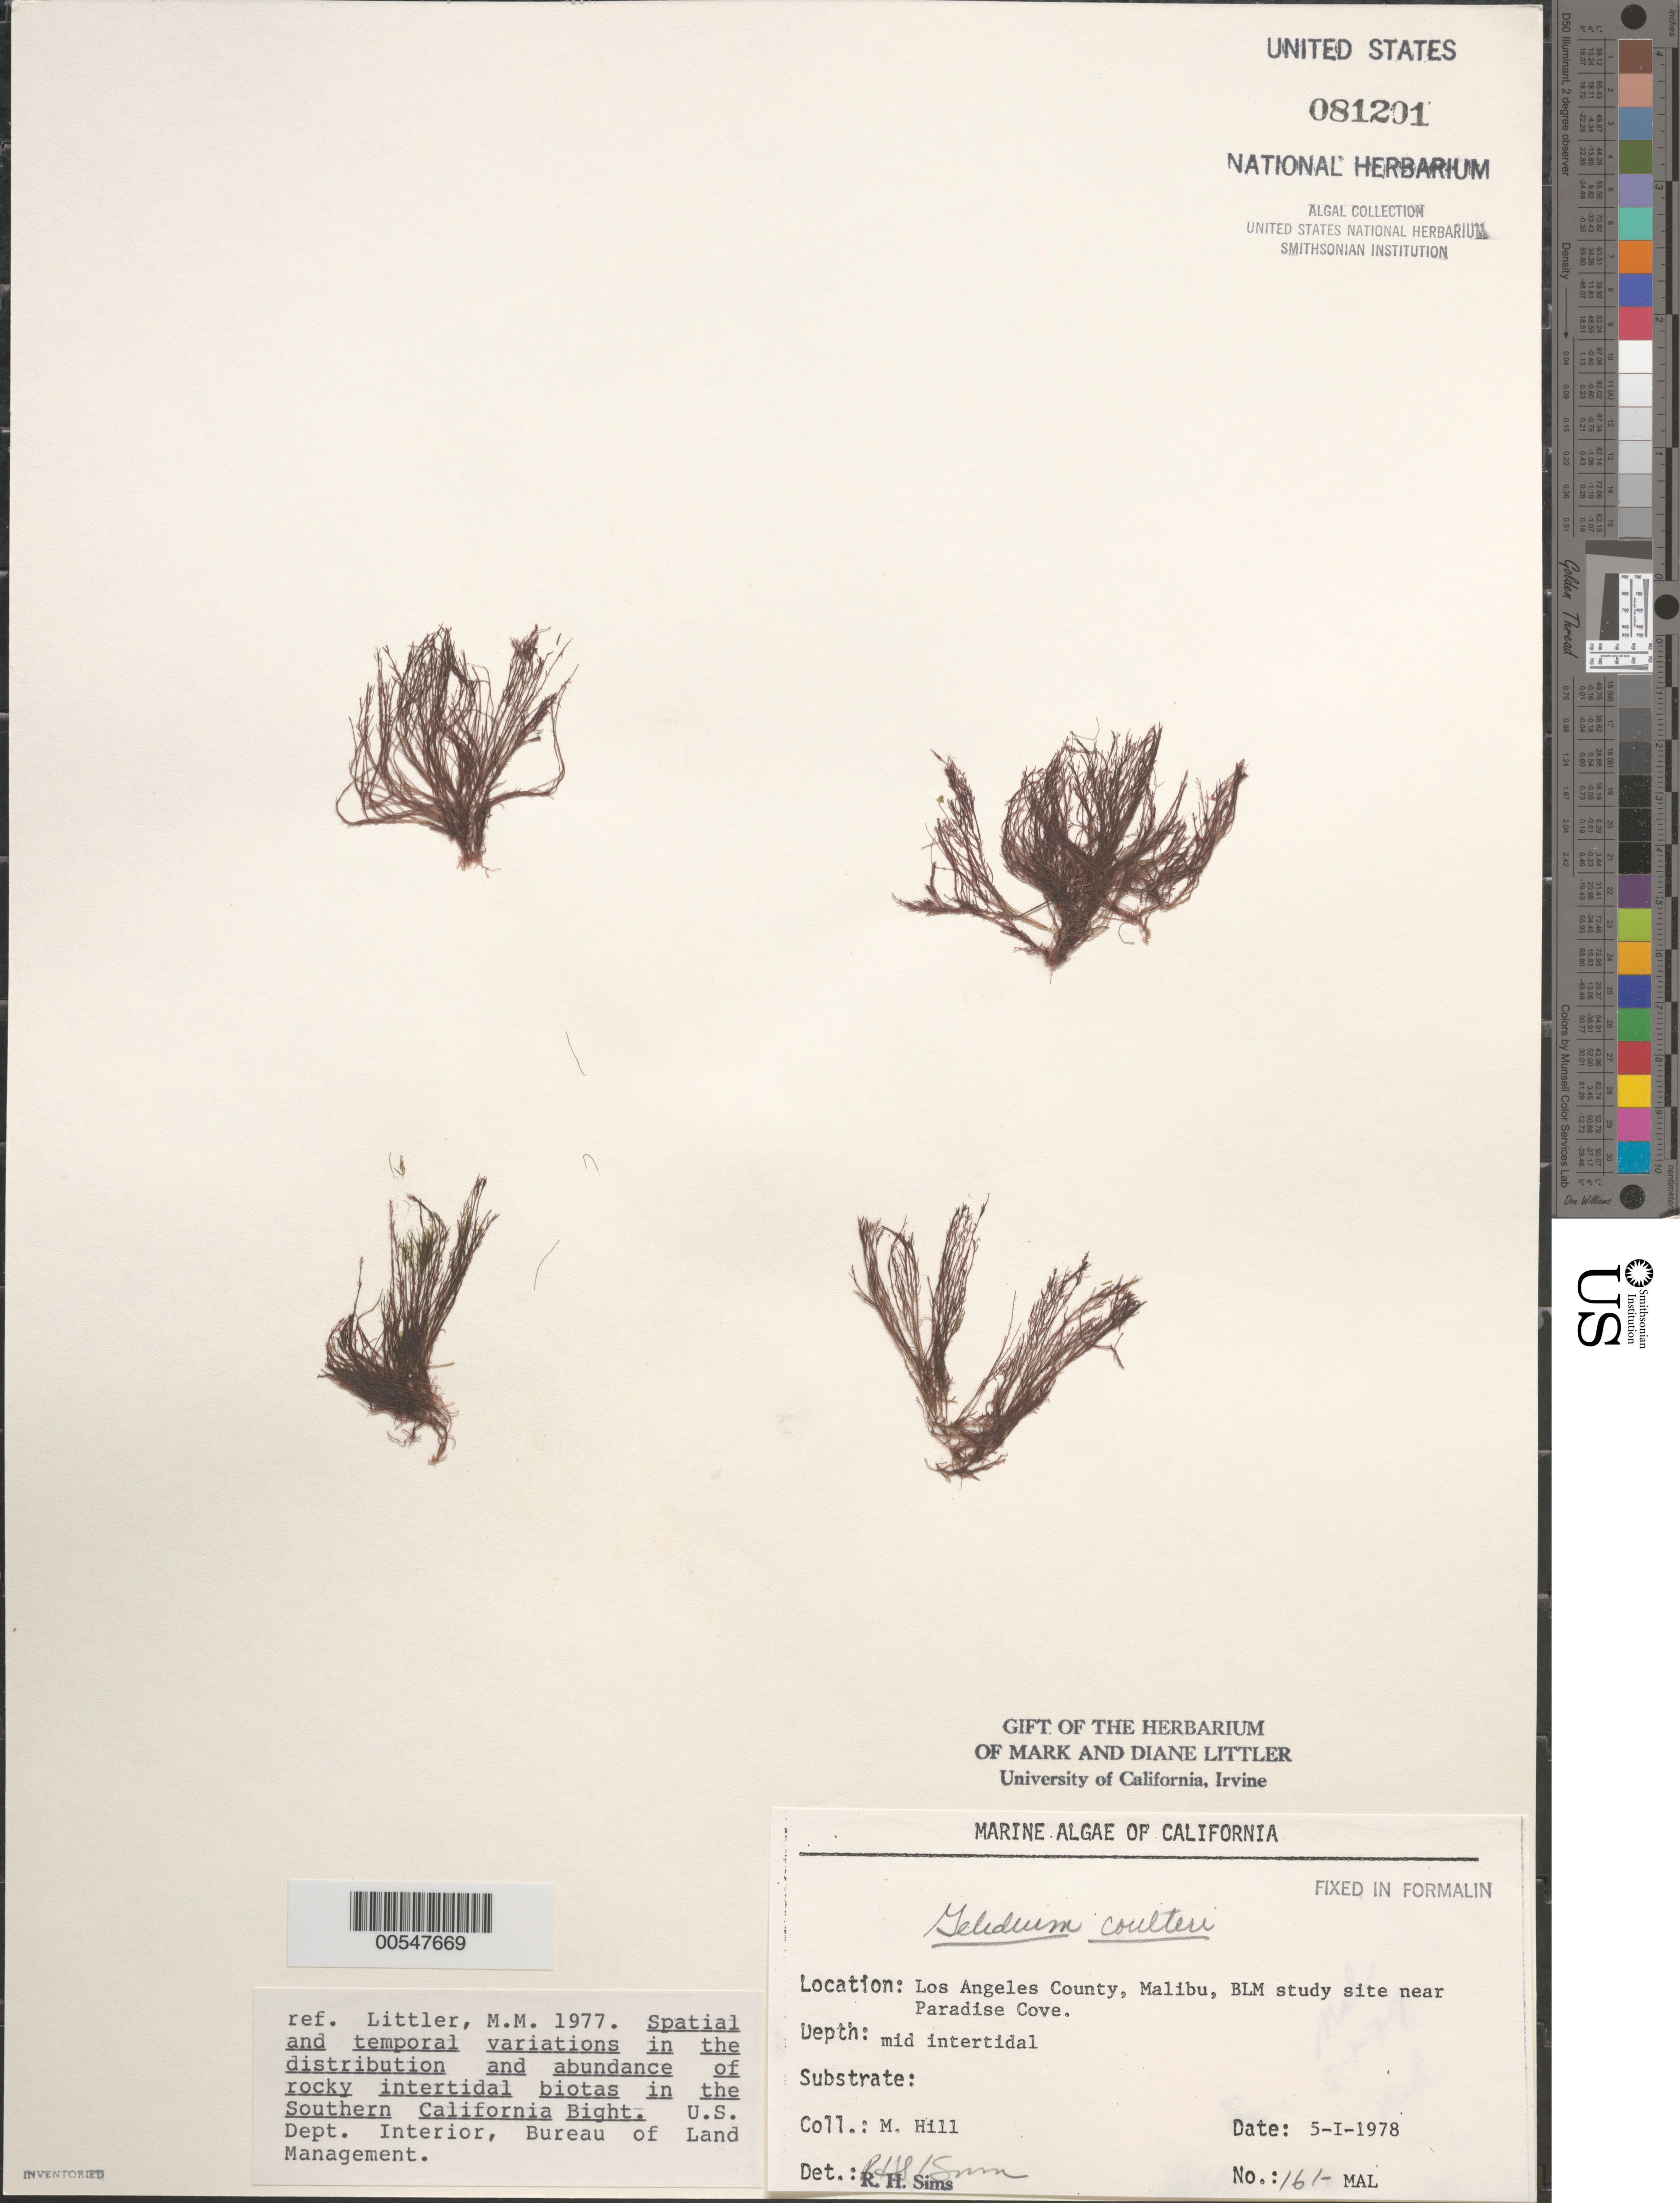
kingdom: Plantae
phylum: Rhodophyta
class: Florideophyceae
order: Gelidiales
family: Gelidiaceae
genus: Gelidium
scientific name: Gelidium coulteri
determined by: Sims, Robert H.; Murray, S. N.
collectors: M. Hill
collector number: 161-mal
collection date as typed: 05 Jan 1978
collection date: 1978-01-05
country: United States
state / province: California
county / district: Los Angeles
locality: Malibu, near Paradise Cove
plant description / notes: BLM-SOCALBIGHT Rocky Intertidal Survey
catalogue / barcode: US 81201